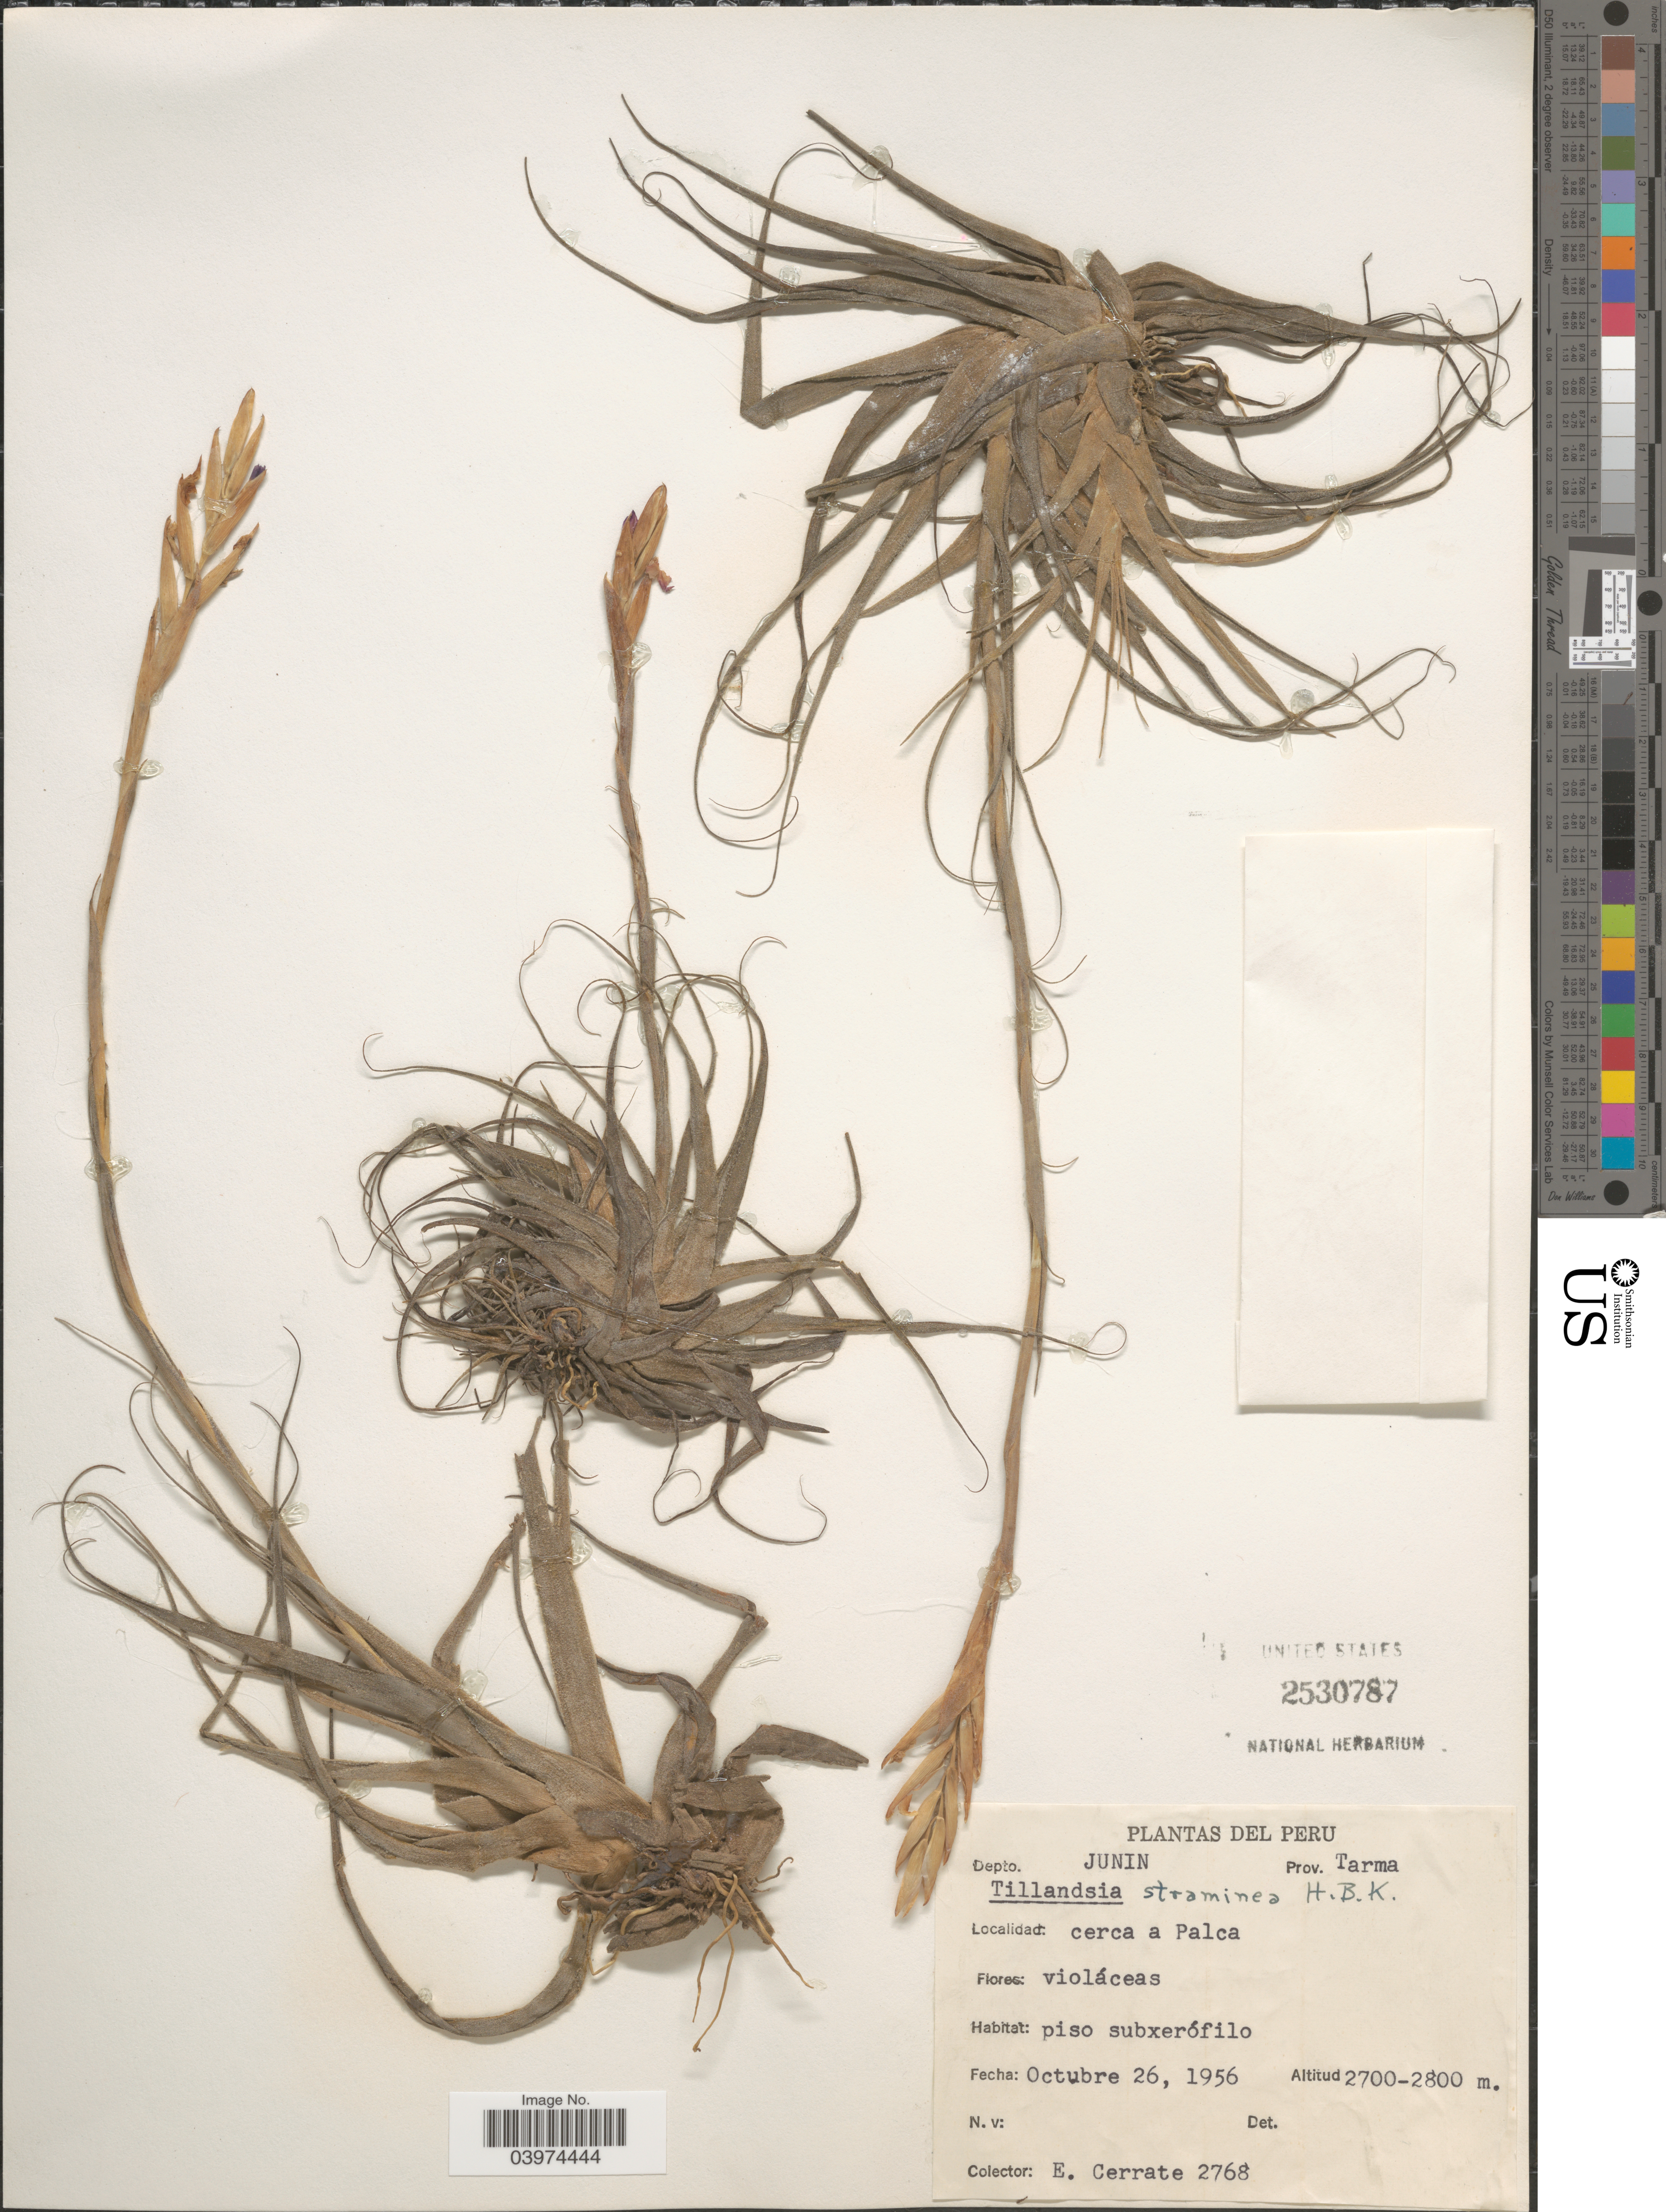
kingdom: Plantae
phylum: Tracheophyta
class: Liliopsida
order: Poales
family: Bromeliaceae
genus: Tillandsia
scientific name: Tillandsia straminea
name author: Kunth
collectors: E. Cerrate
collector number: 2768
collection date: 1956-10-26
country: Peru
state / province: Junín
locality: Depto. Junin. Prov. Tarma. Cerca a Palca.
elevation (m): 2700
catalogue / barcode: US 2530787